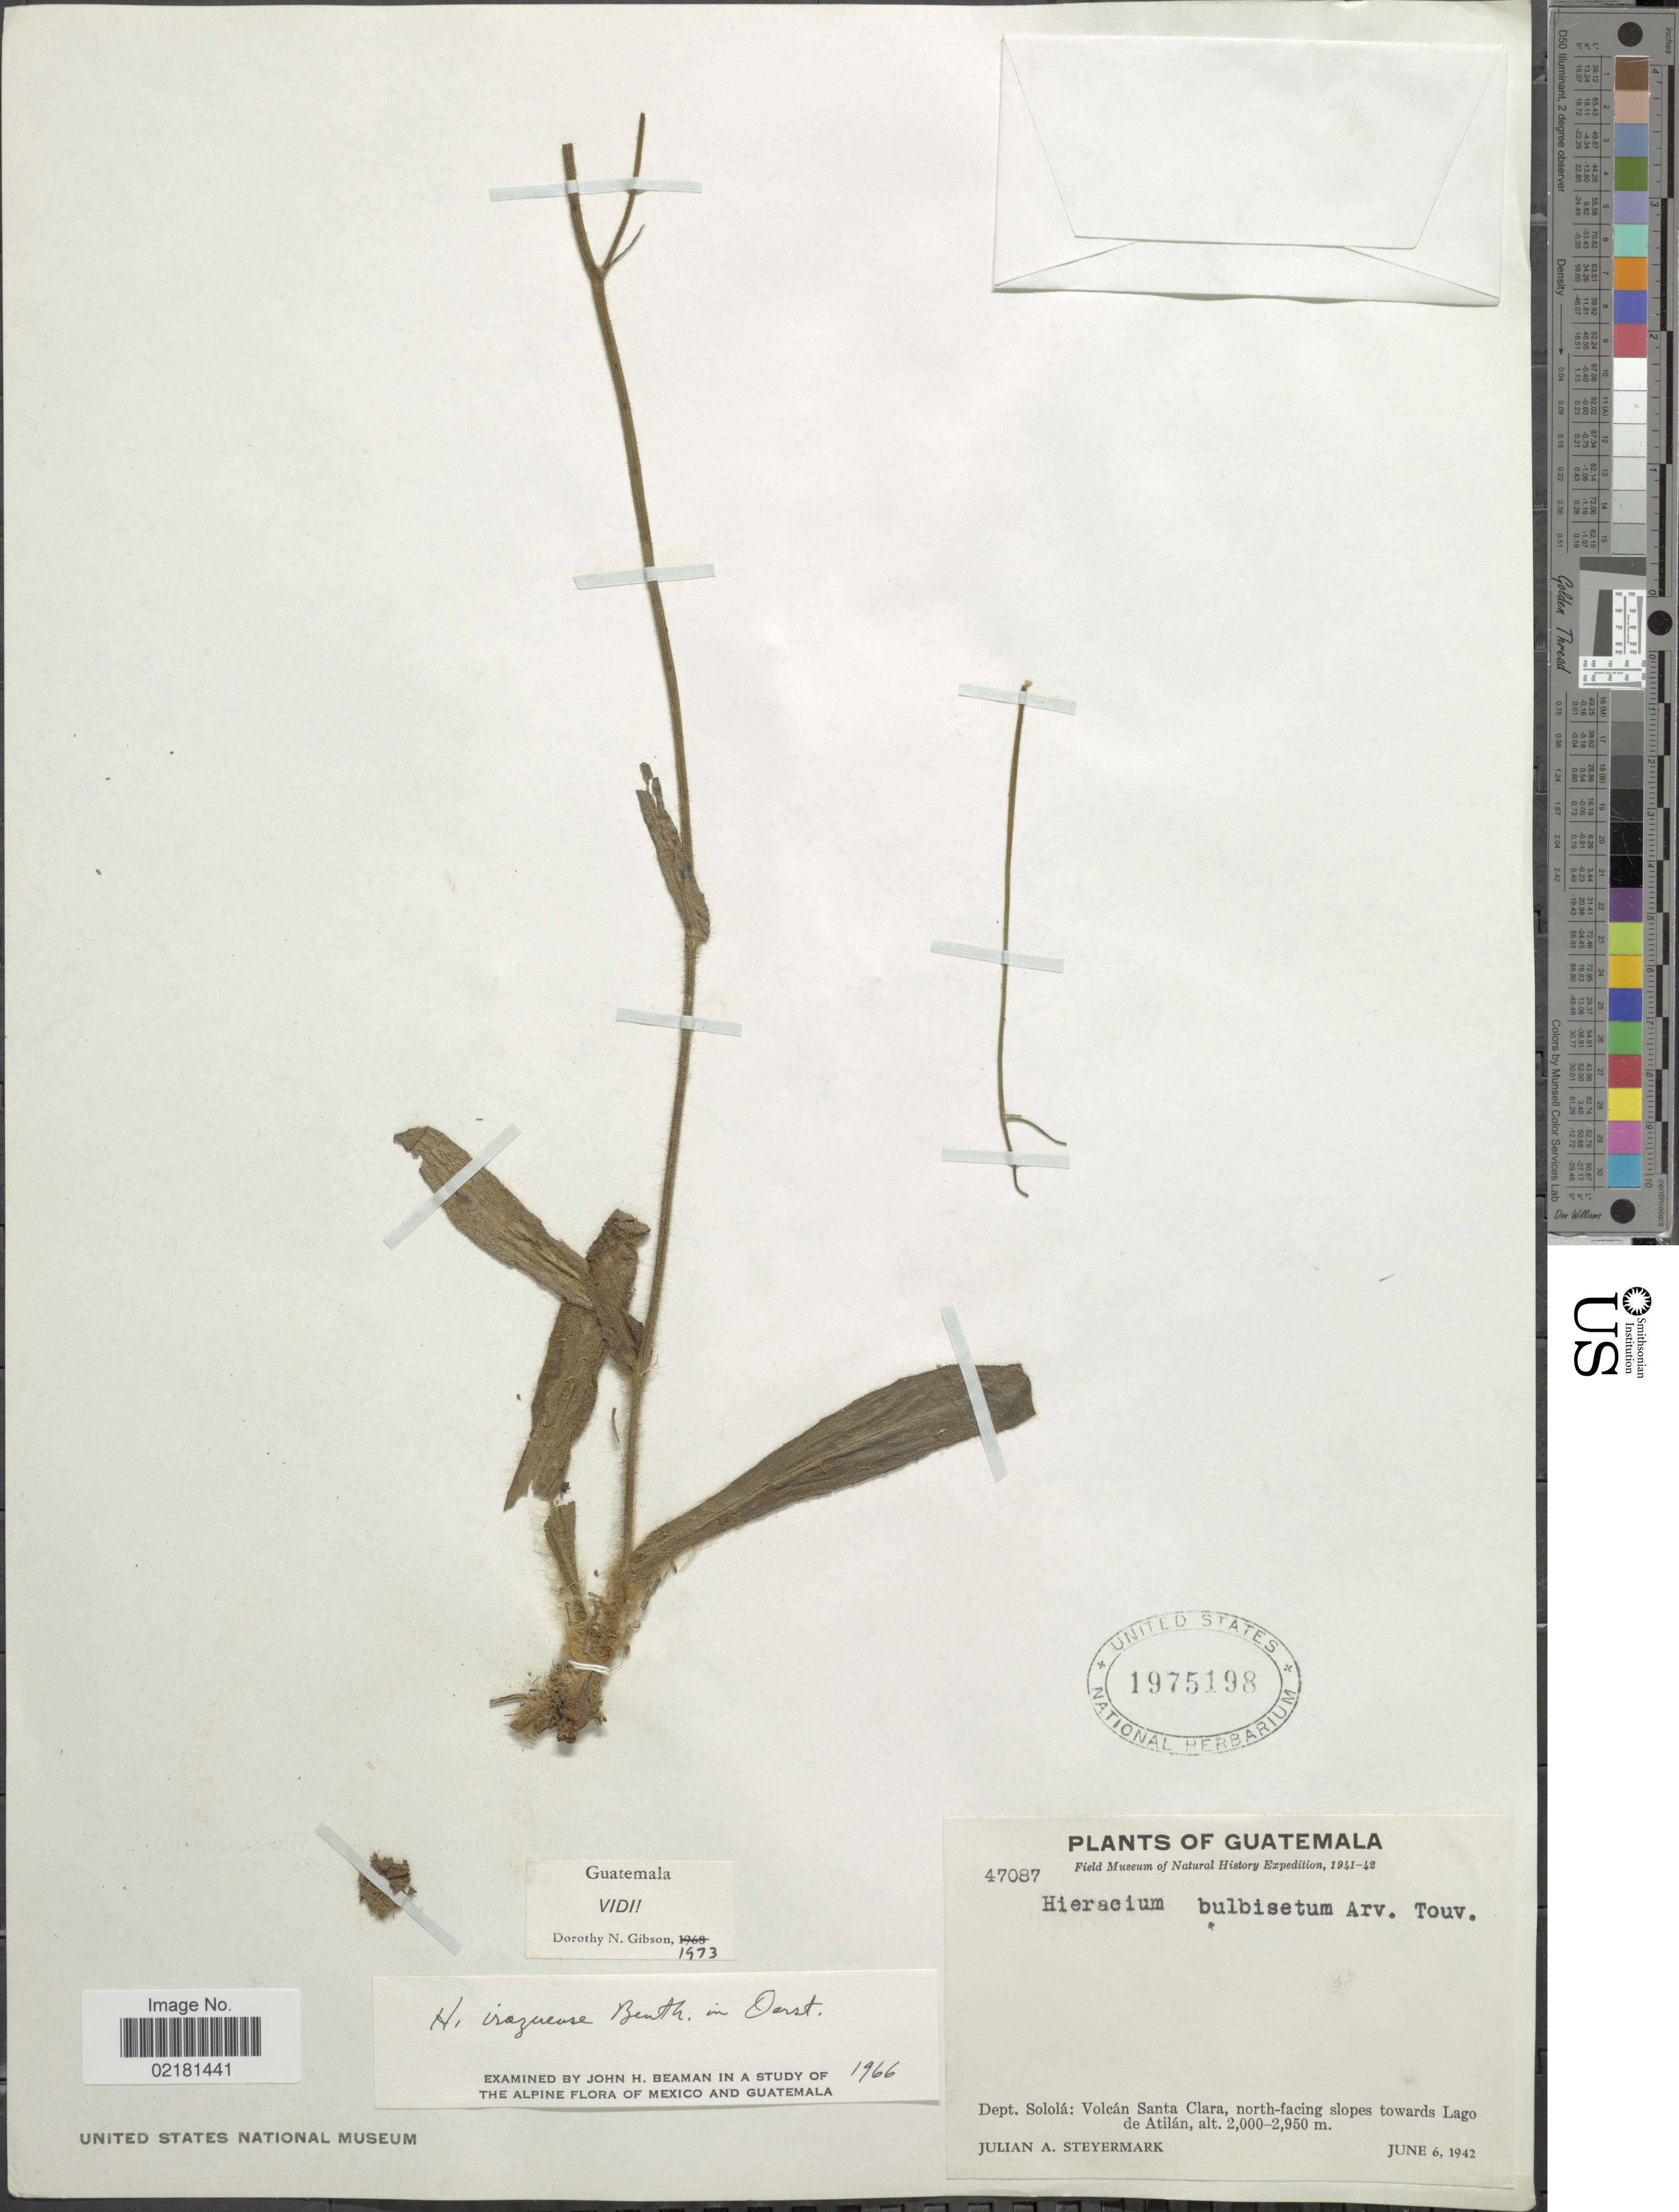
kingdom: Plantae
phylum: Tracheophyta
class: Magnoliopsida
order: Asterales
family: Asteraceae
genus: Hieracium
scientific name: Hieracium irasuense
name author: Benth.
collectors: J. Steyermark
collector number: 47087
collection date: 1942-06-06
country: Guatemala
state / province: Sololá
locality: Volcan Santa Clara, north-facing slopes towards Lago de Atitlan.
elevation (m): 2000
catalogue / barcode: US 1975198